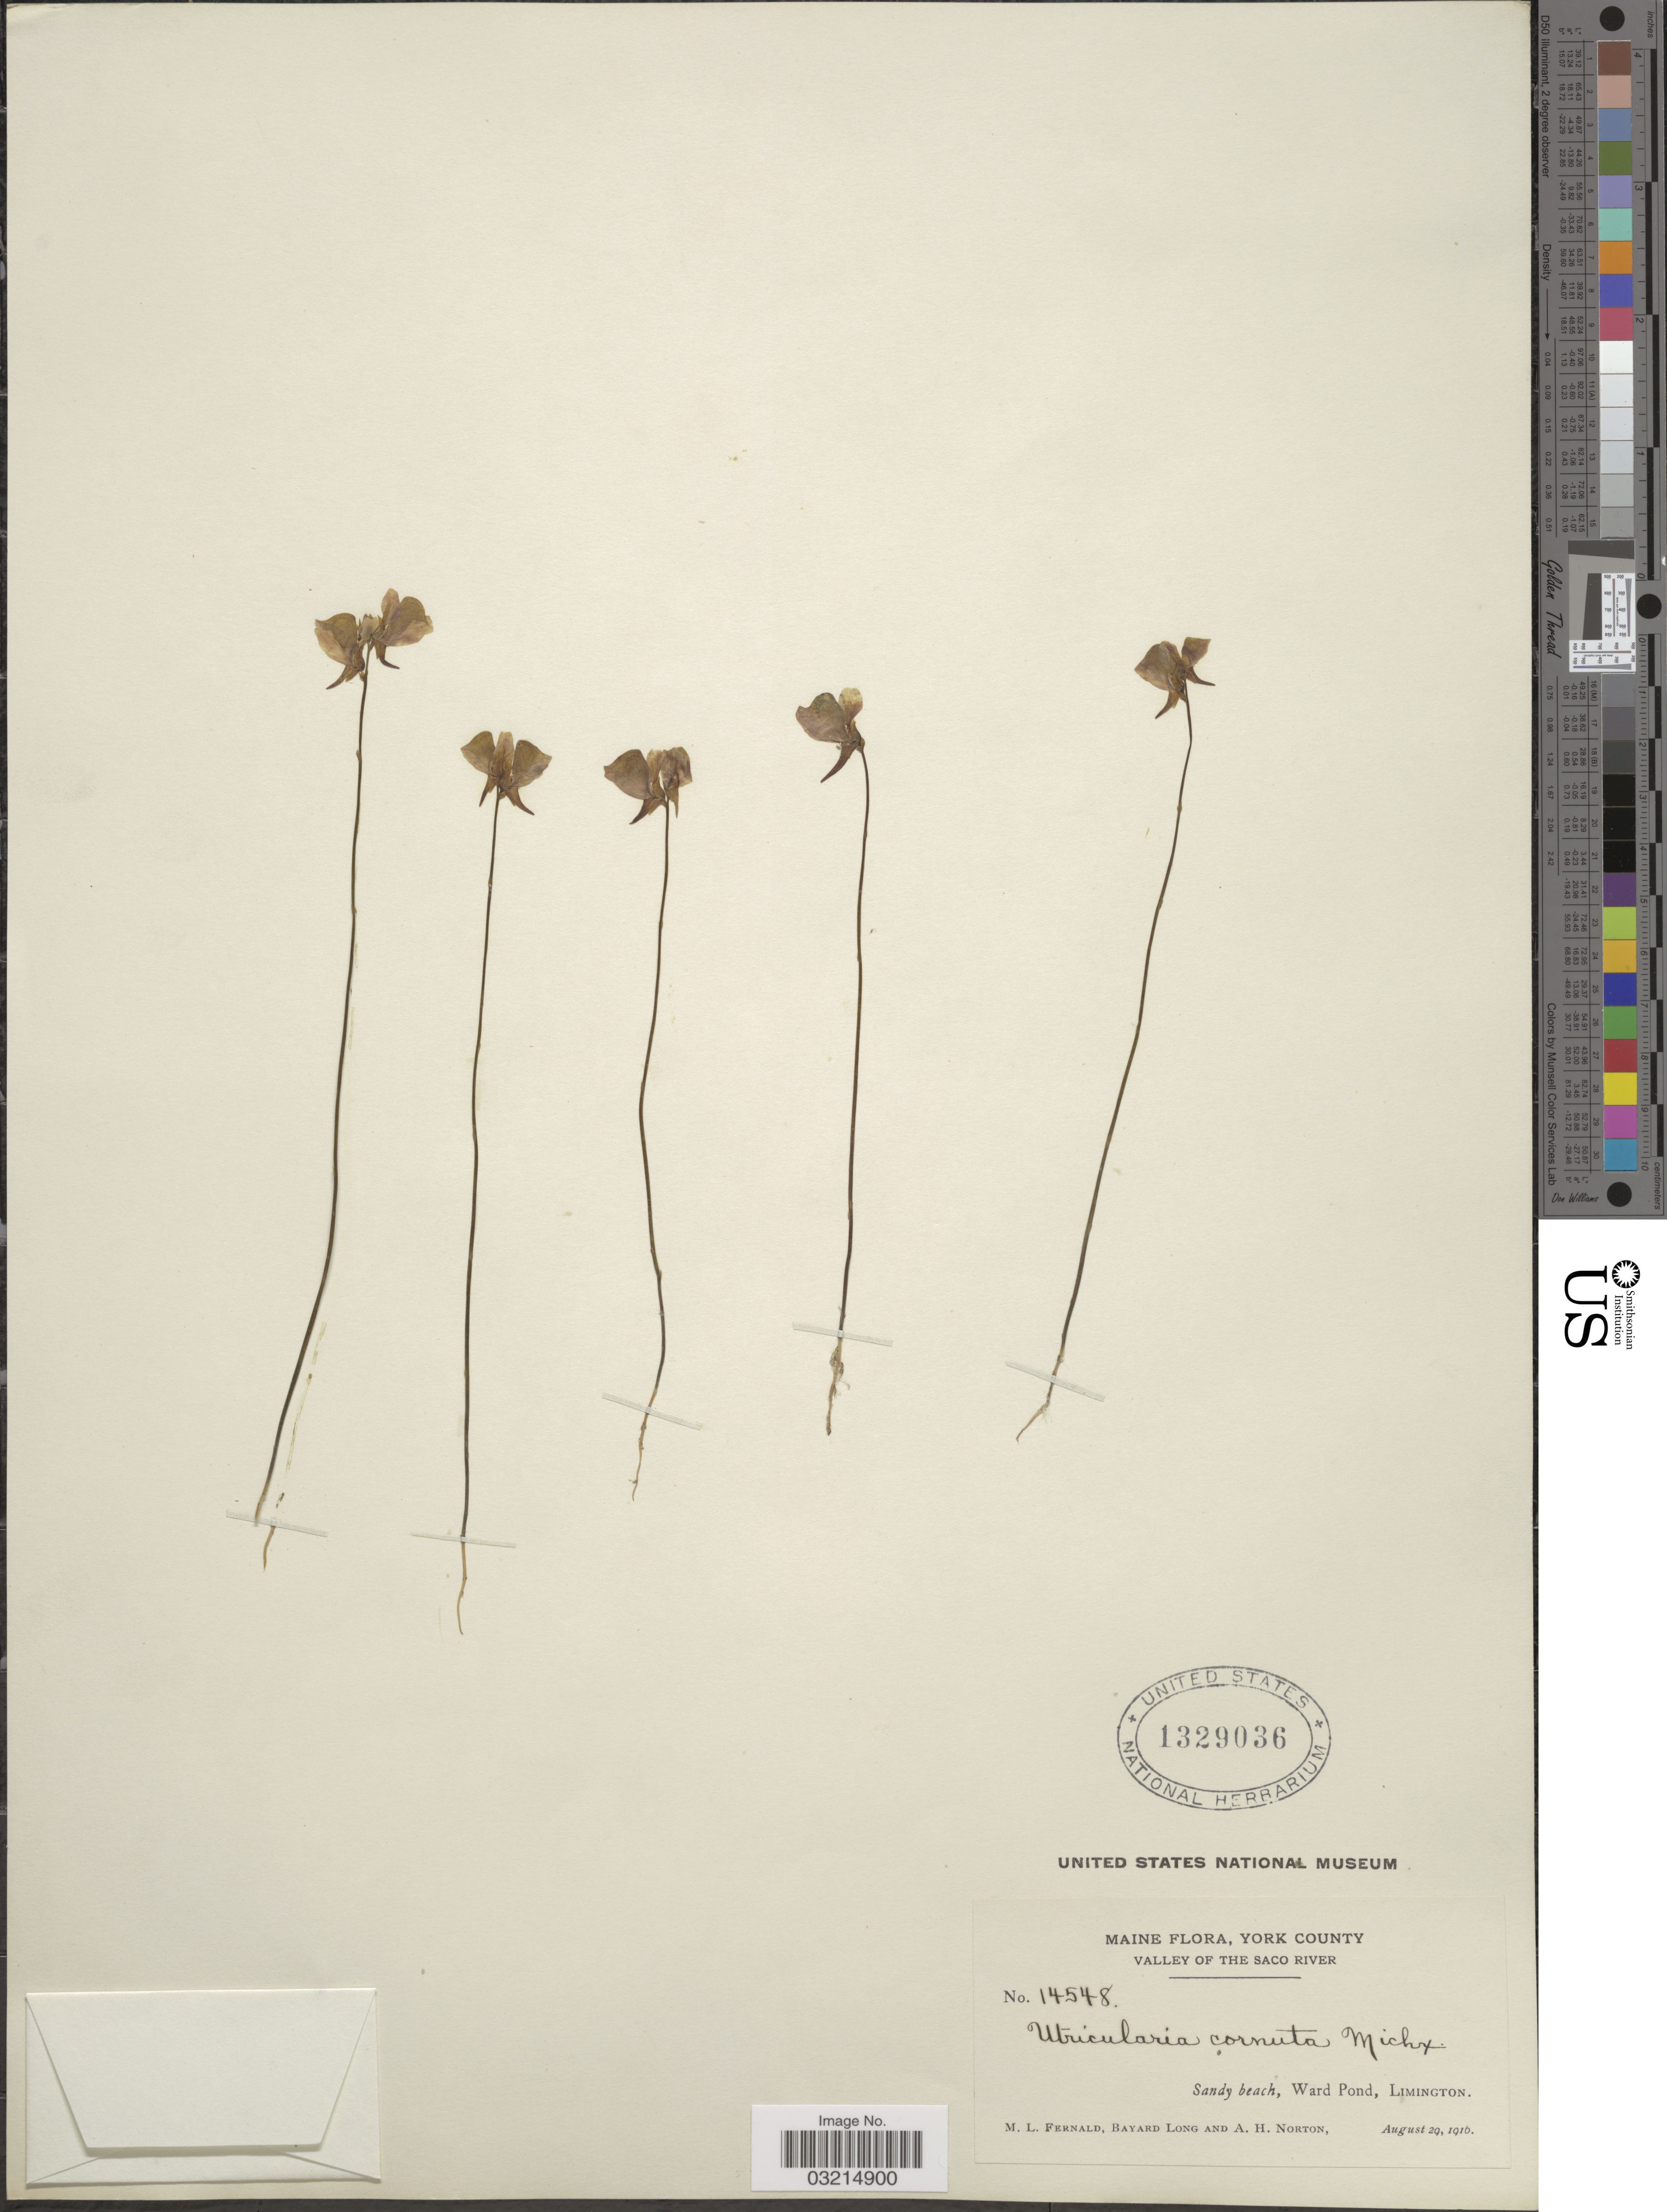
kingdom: Plantae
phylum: Tracheophyta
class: Magnoliopsida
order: Lamiales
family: Lentibulariaceae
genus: Utricularia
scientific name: Utricularia cornuta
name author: Michx.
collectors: M. L. Fernald, B. Long & A. Norton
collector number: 14548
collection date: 1916-08-29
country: United States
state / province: Maine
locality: York County, Valley of The Saco River, Sandy beach, Ward Pond, Limington.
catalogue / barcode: US 1329036